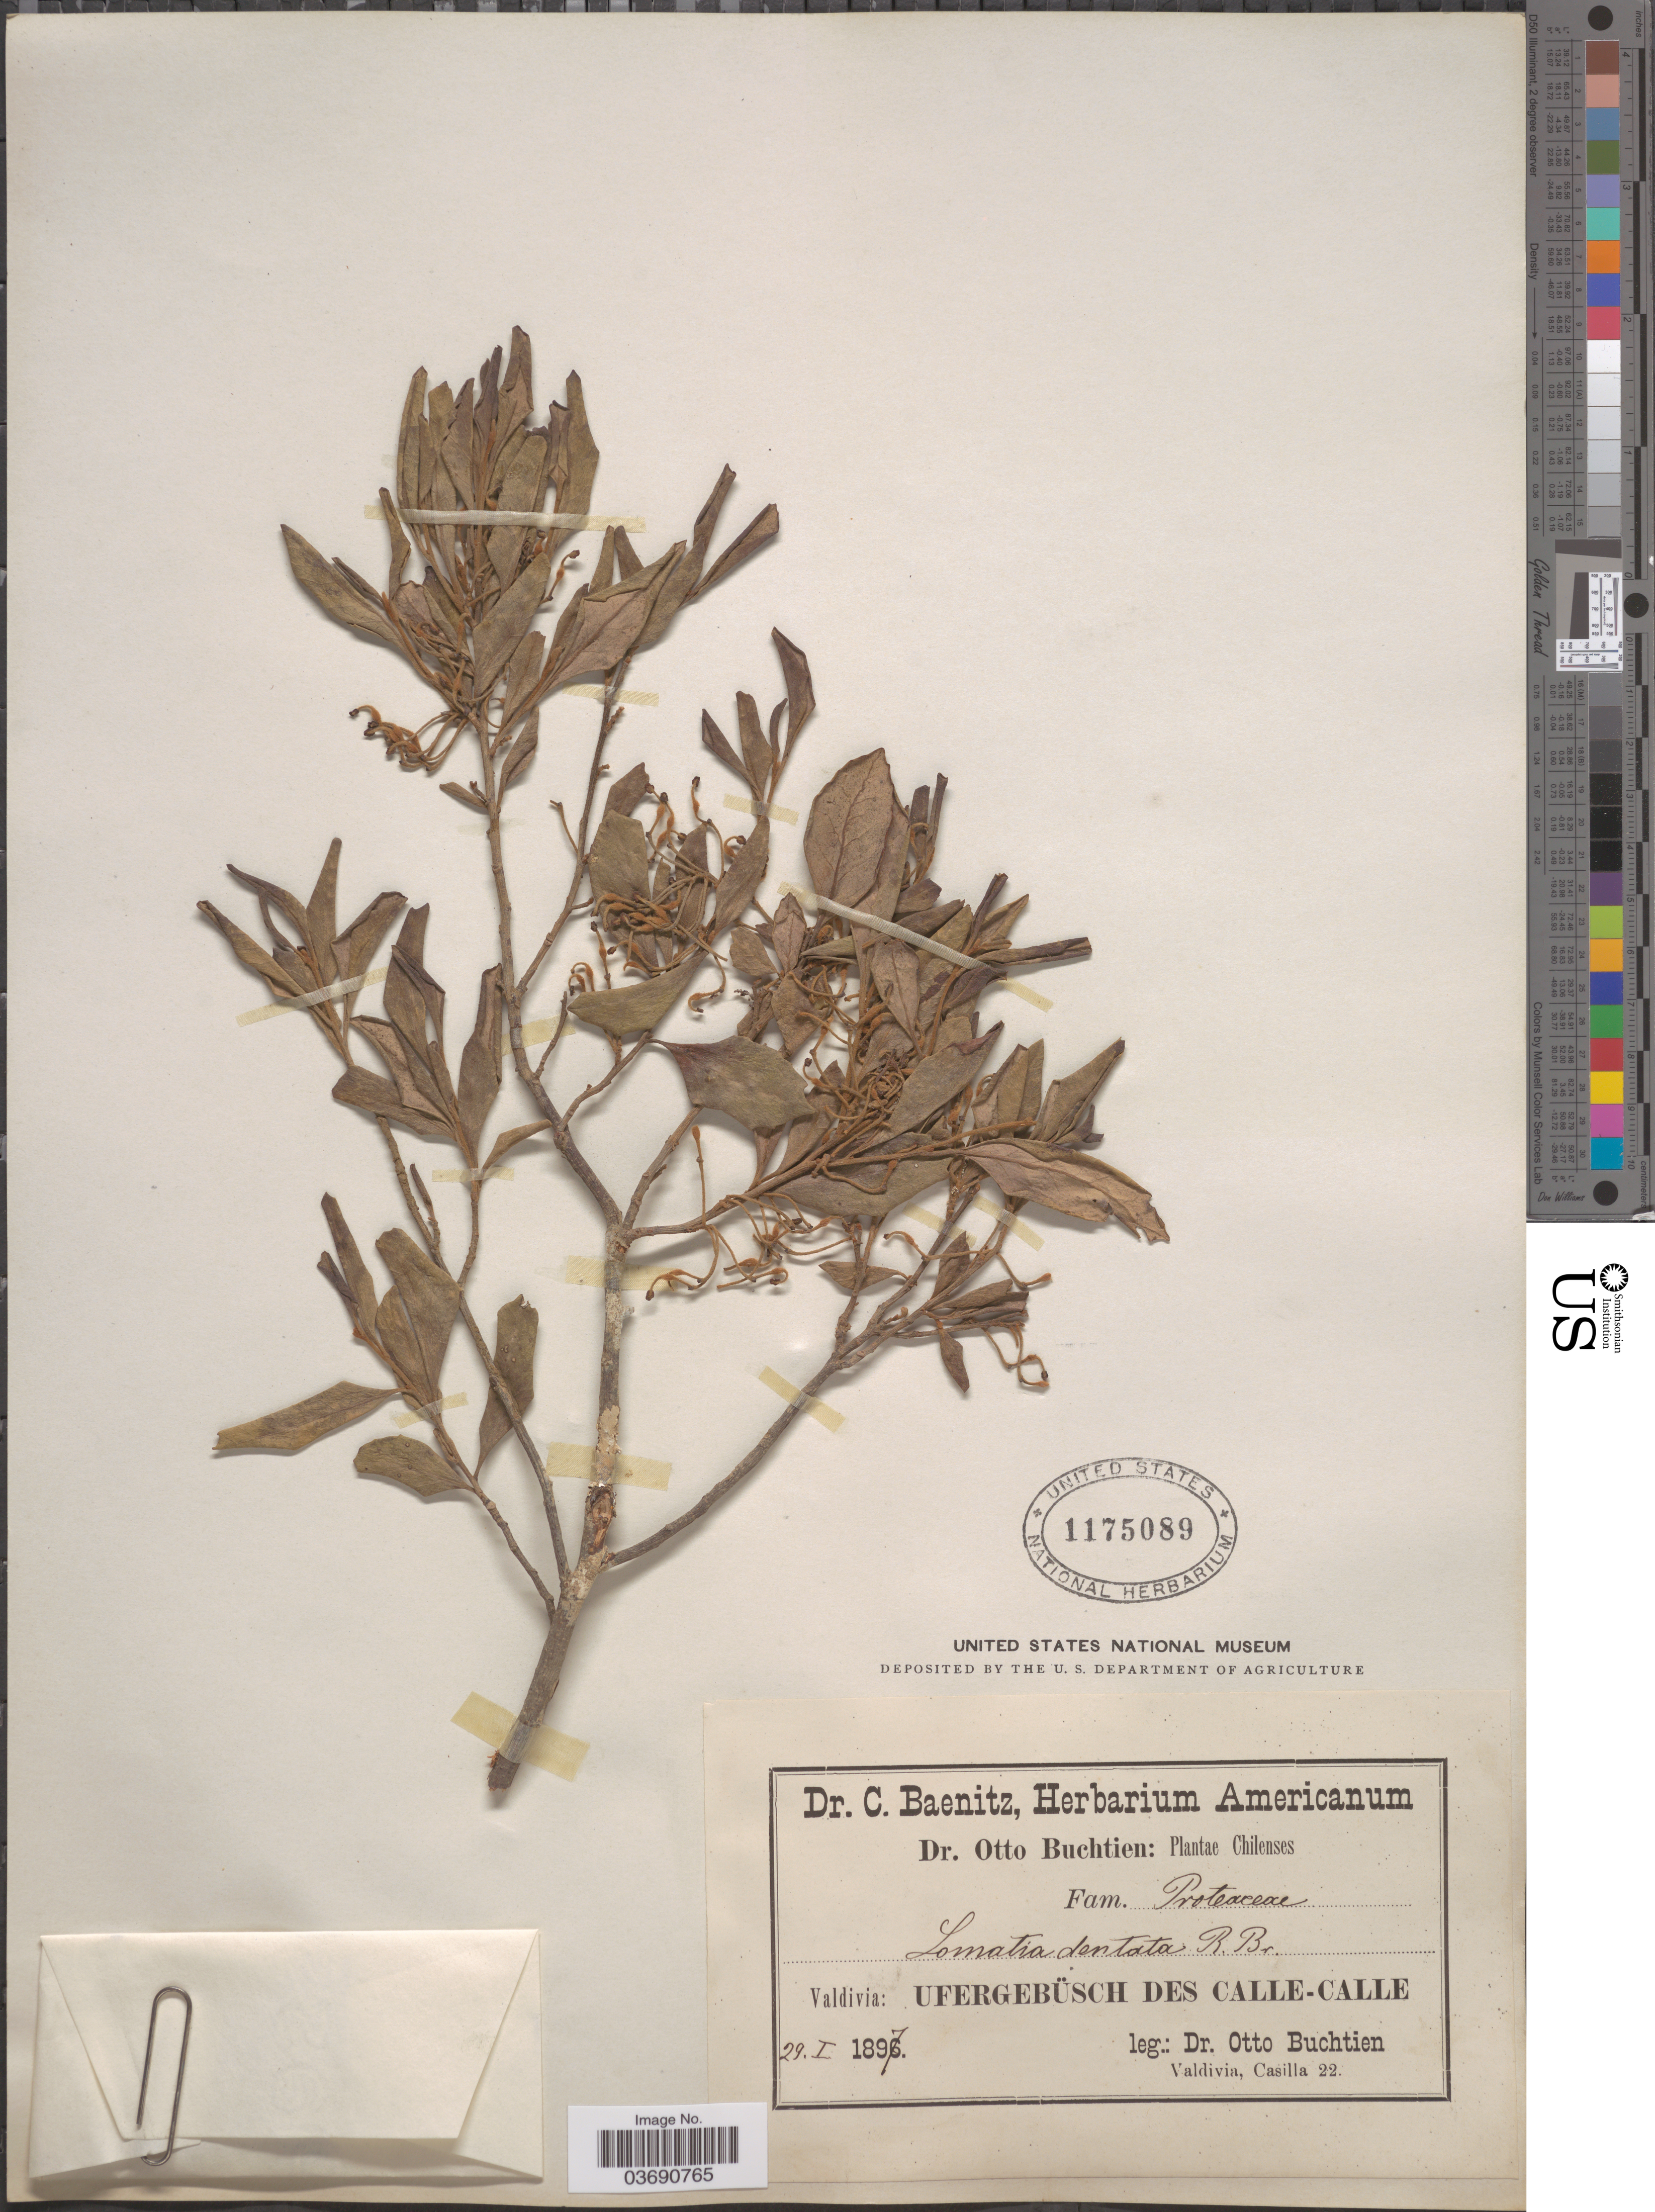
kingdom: Plantae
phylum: Tracheophyta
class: Magnoliopsida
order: Proteales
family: Proteaceae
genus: Lomatia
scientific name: Lomatia dentata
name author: R. Br.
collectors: O. Buchtien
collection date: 1897-01-29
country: Chile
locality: Valdivia: Ufergebüsch des Calle-Calle.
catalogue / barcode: US 1175089